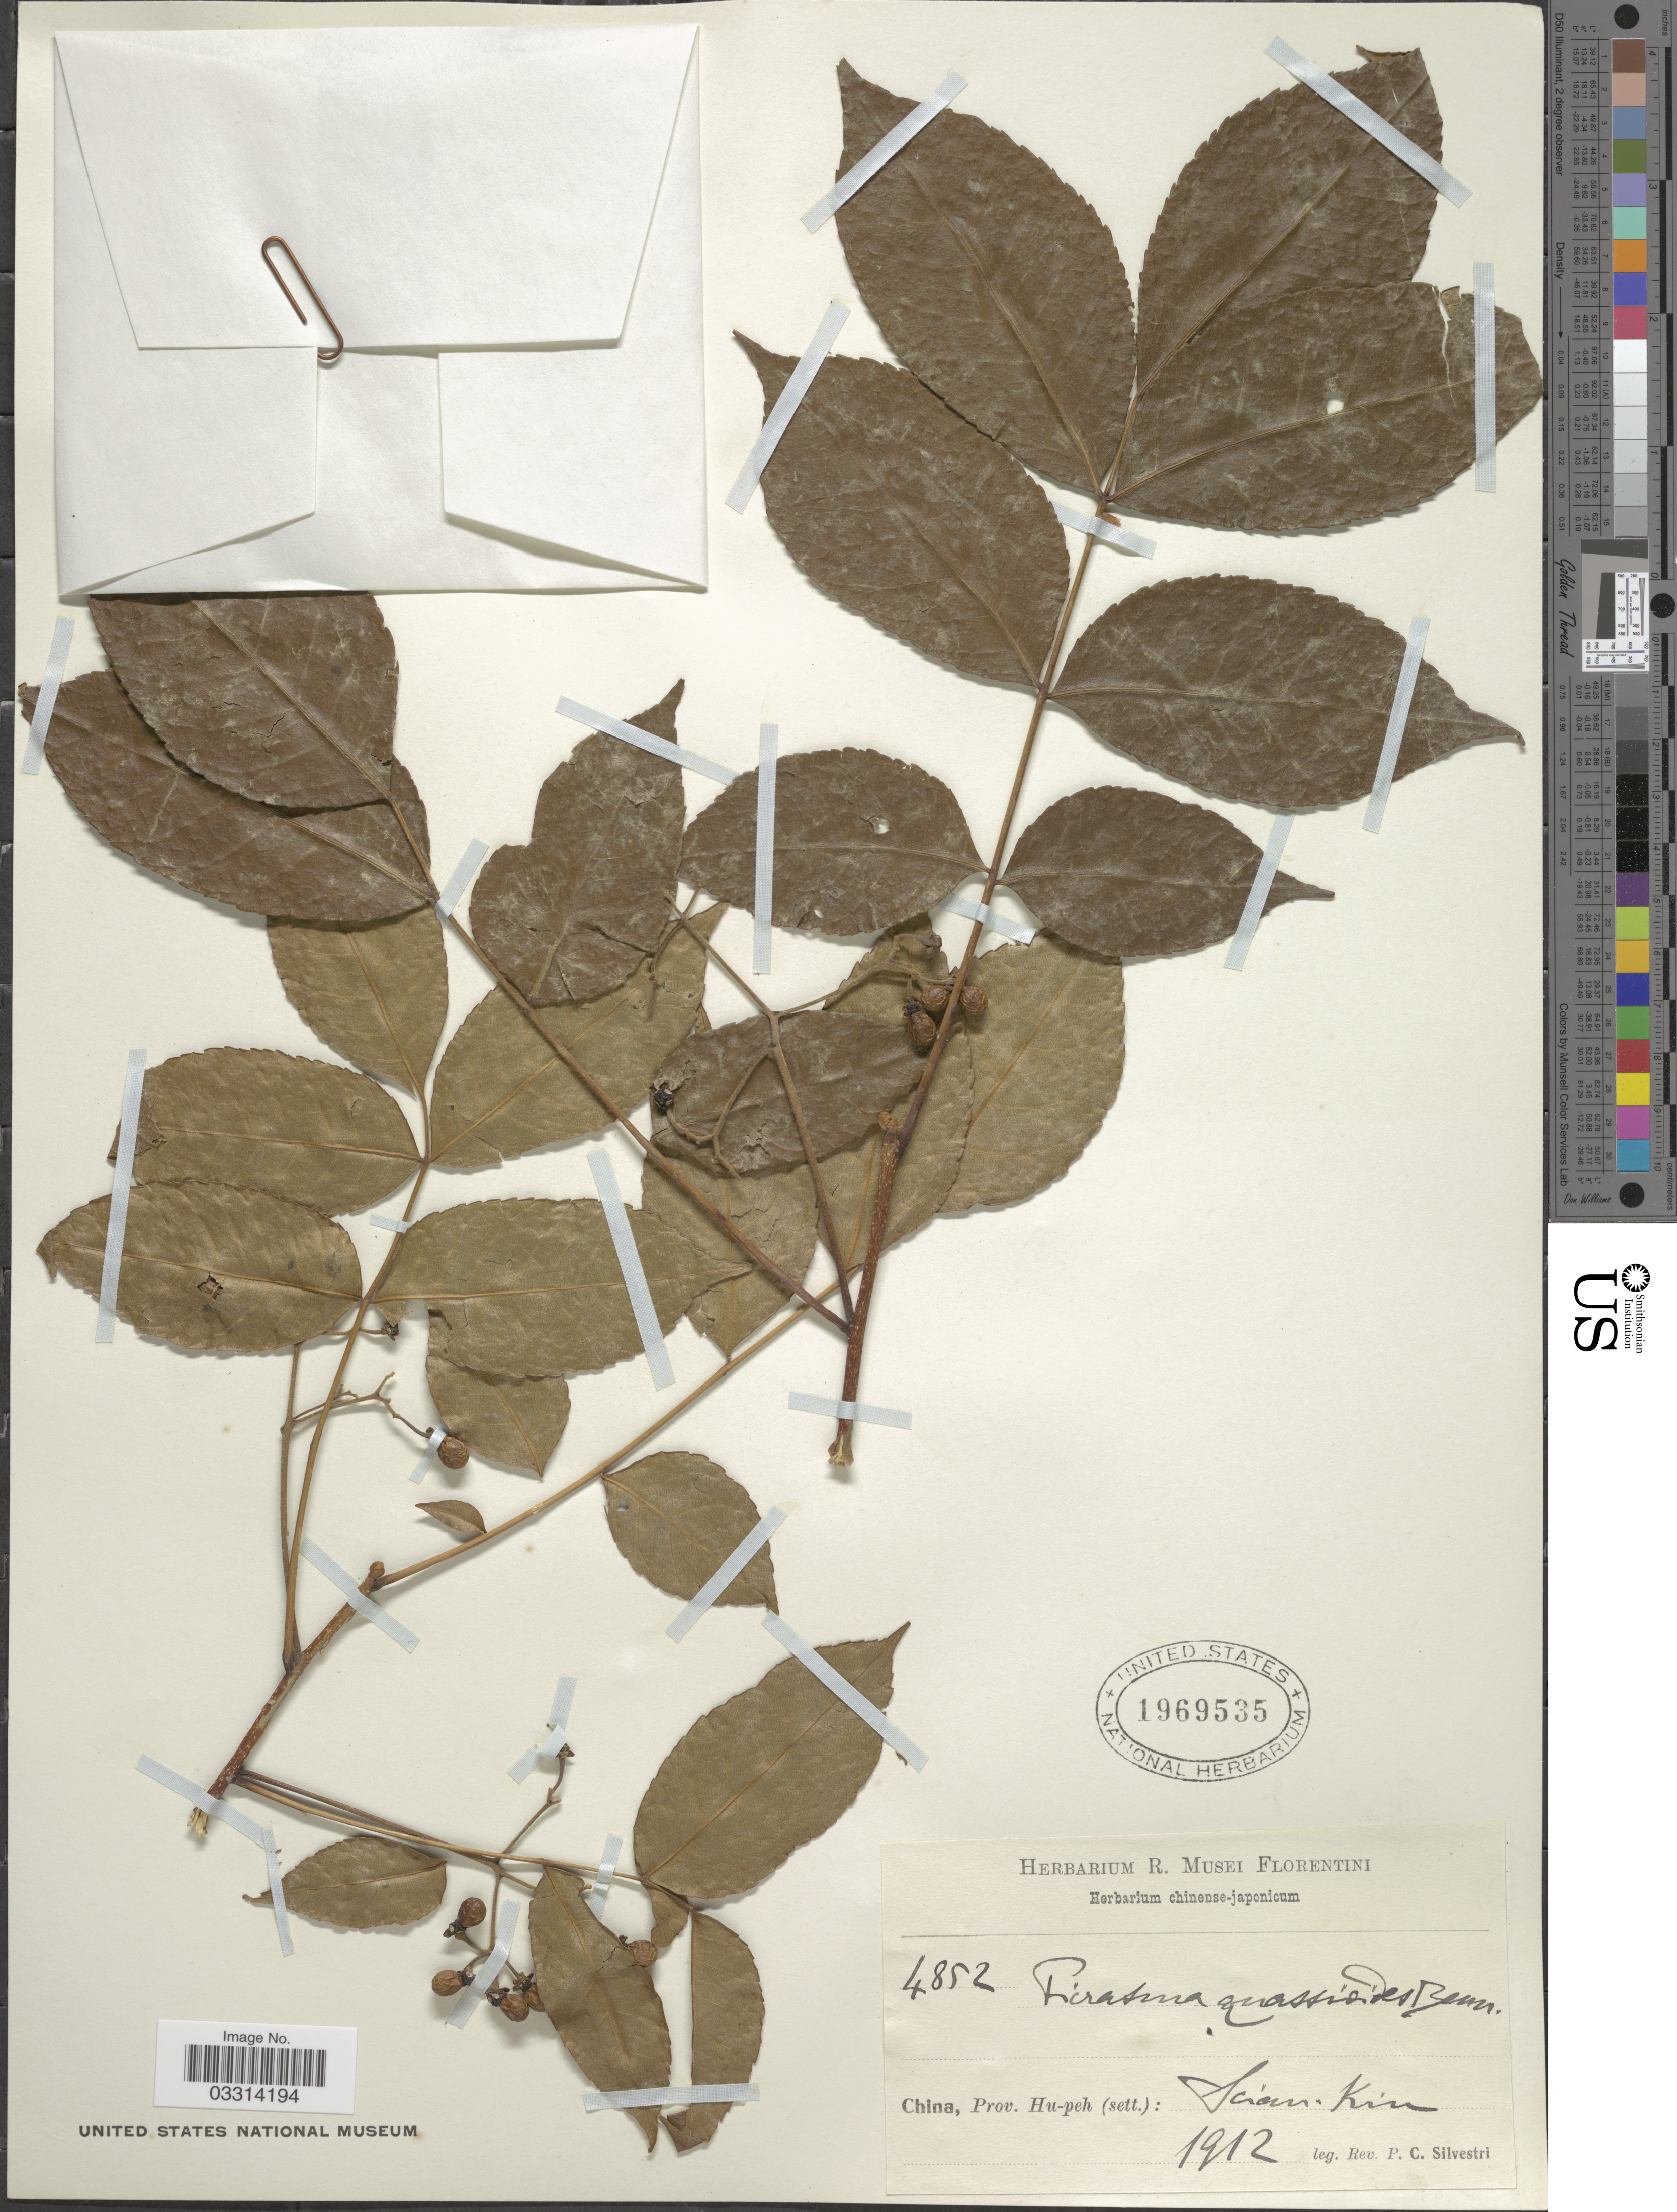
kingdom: Plantae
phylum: Tracheophyta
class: Magnoliopsida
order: Sapindales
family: Simaroubaceae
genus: Picrasma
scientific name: Picrasma quassioides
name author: (D. Don) Benn.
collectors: P. Silvestri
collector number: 4852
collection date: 1912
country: China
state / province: Hubei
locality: Prov. Hu-peh: Scian-Kin.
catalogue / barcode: US 1969535